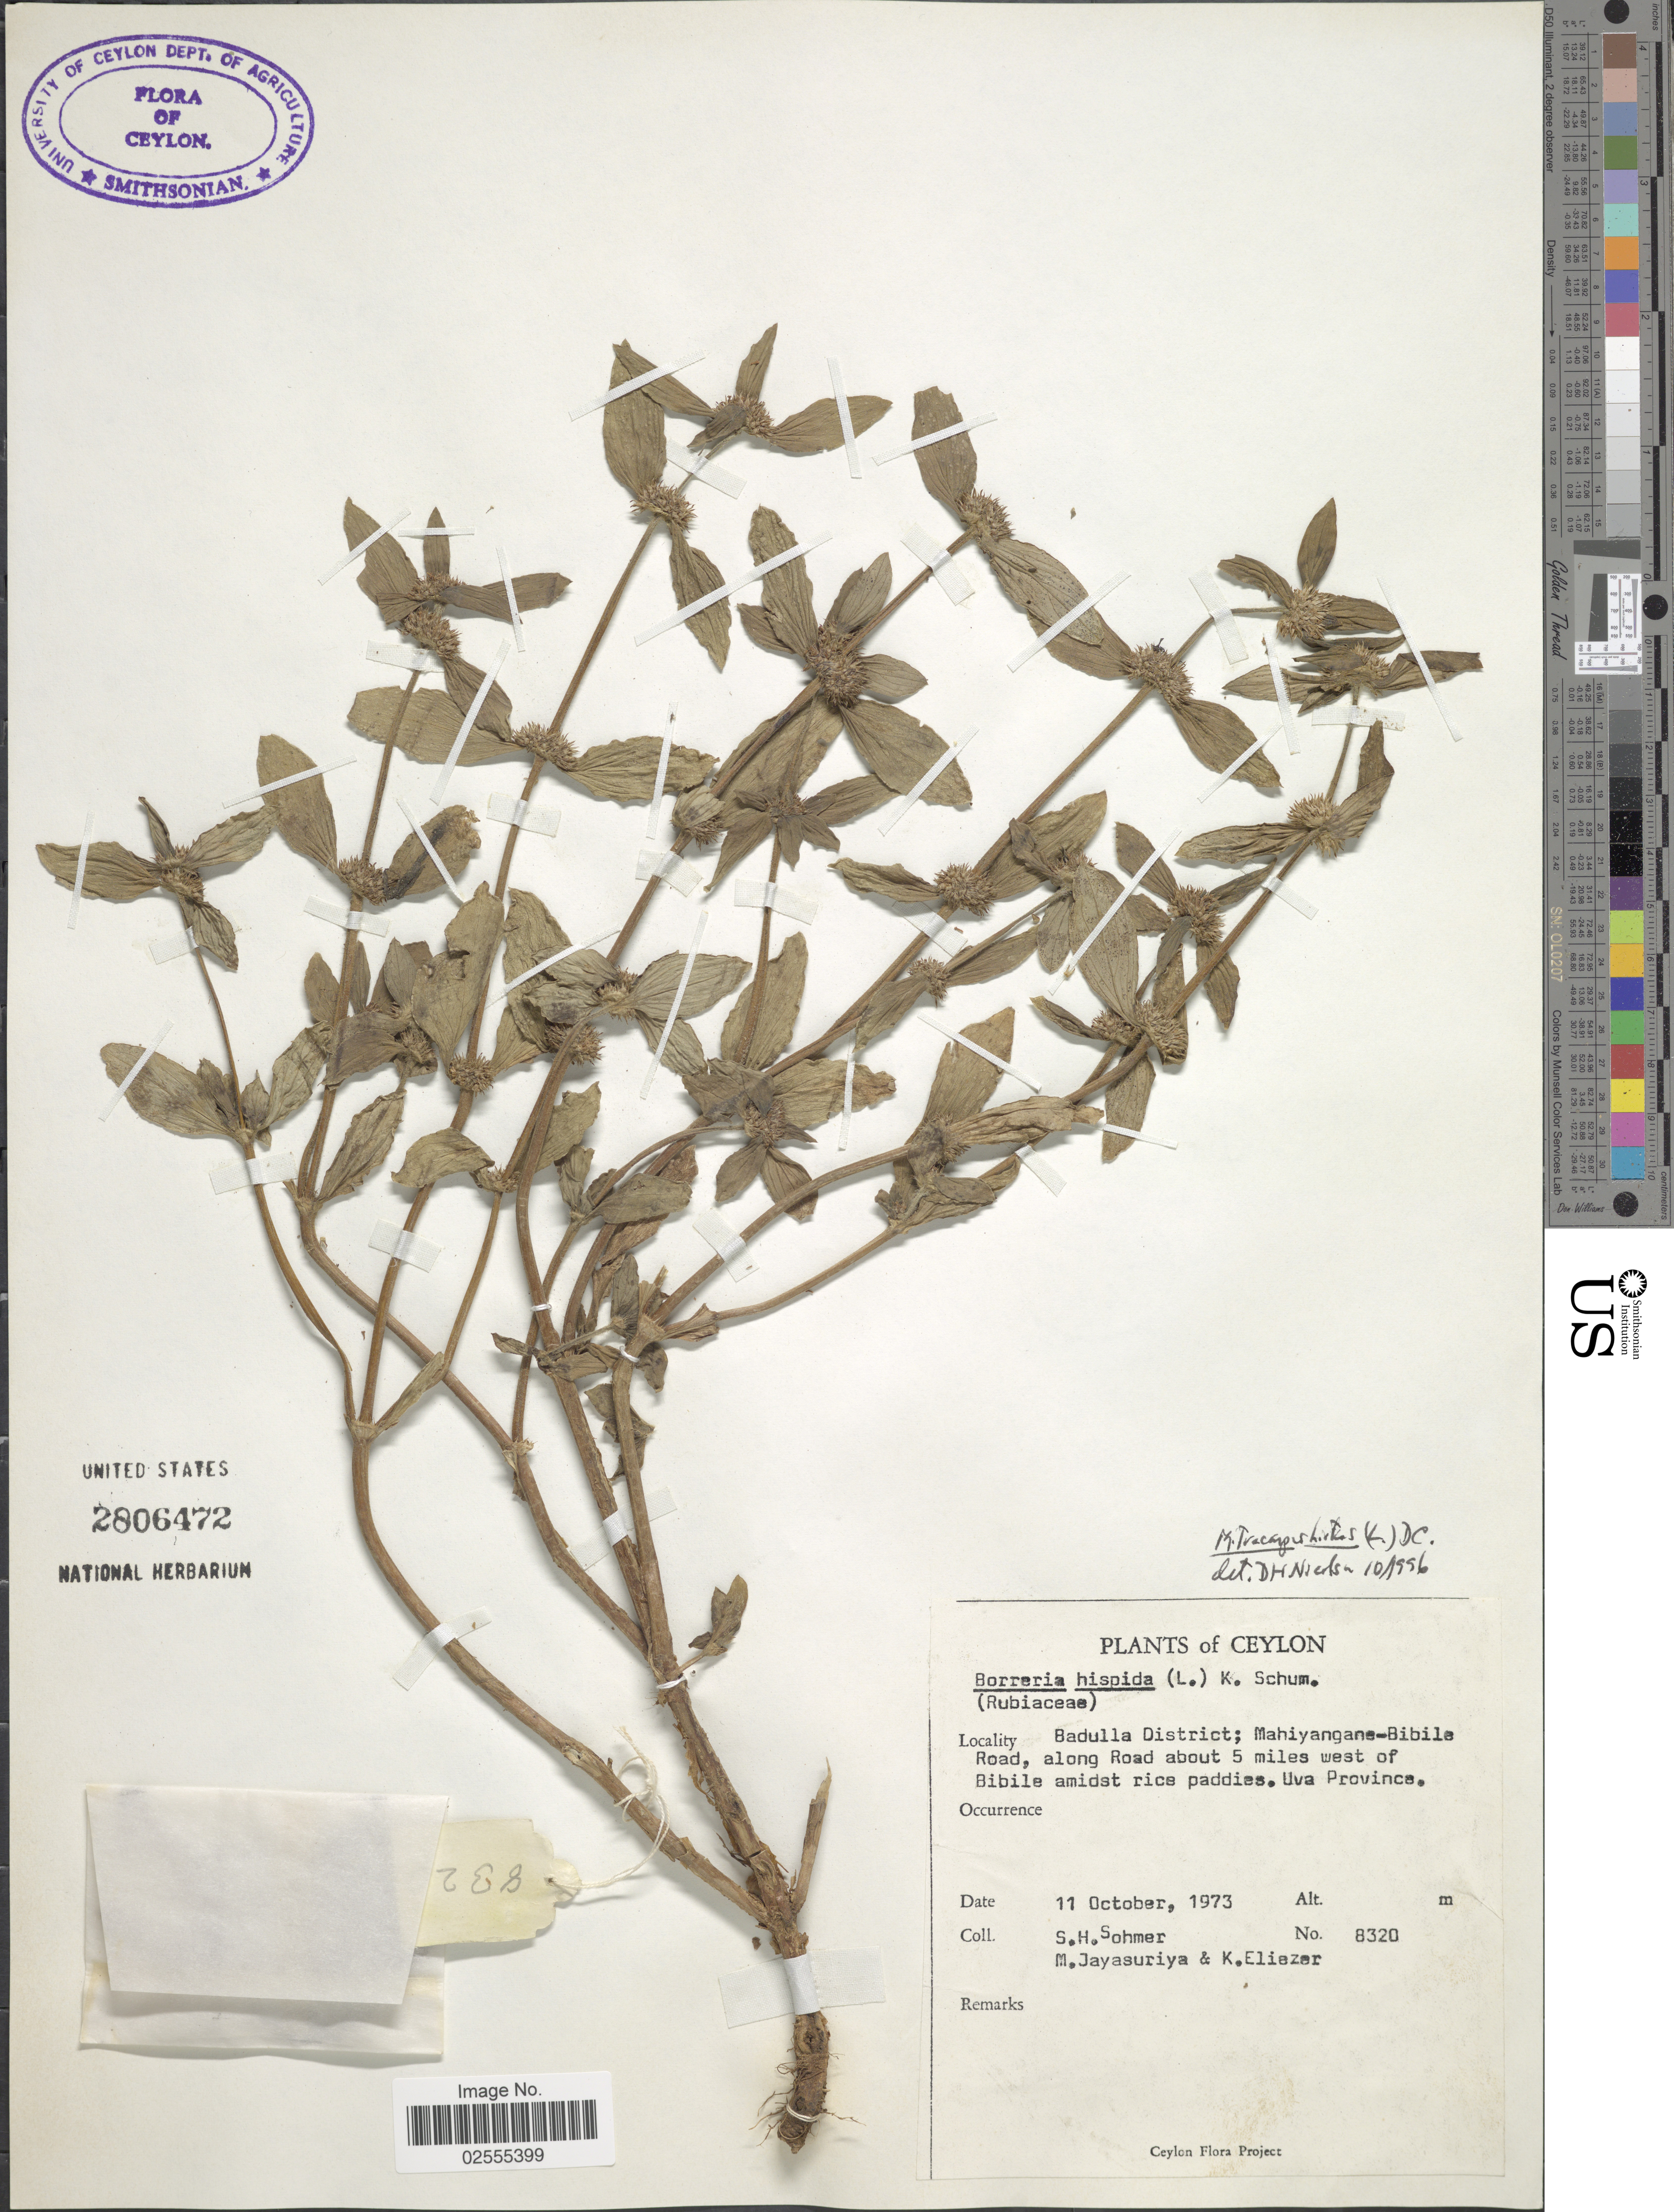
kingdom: Plantae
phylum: Tracheophyta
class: Magnoliopsida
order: Gentianales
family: Rubiaceae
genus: Mitracarpus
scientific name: Mitracarpus hirtus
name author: (L.) DC.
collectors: S. H. Sohmer, M. Jayasuriya & K. Eliezer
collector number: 8320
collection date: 1973-10-11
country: Sri Lanka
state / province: Uva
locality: Ceylon. Badulla District; Mahiyangane-Bibile Road, along Road about 5 miles west of Bibile amidst rice paddies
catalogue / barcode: US 2806472